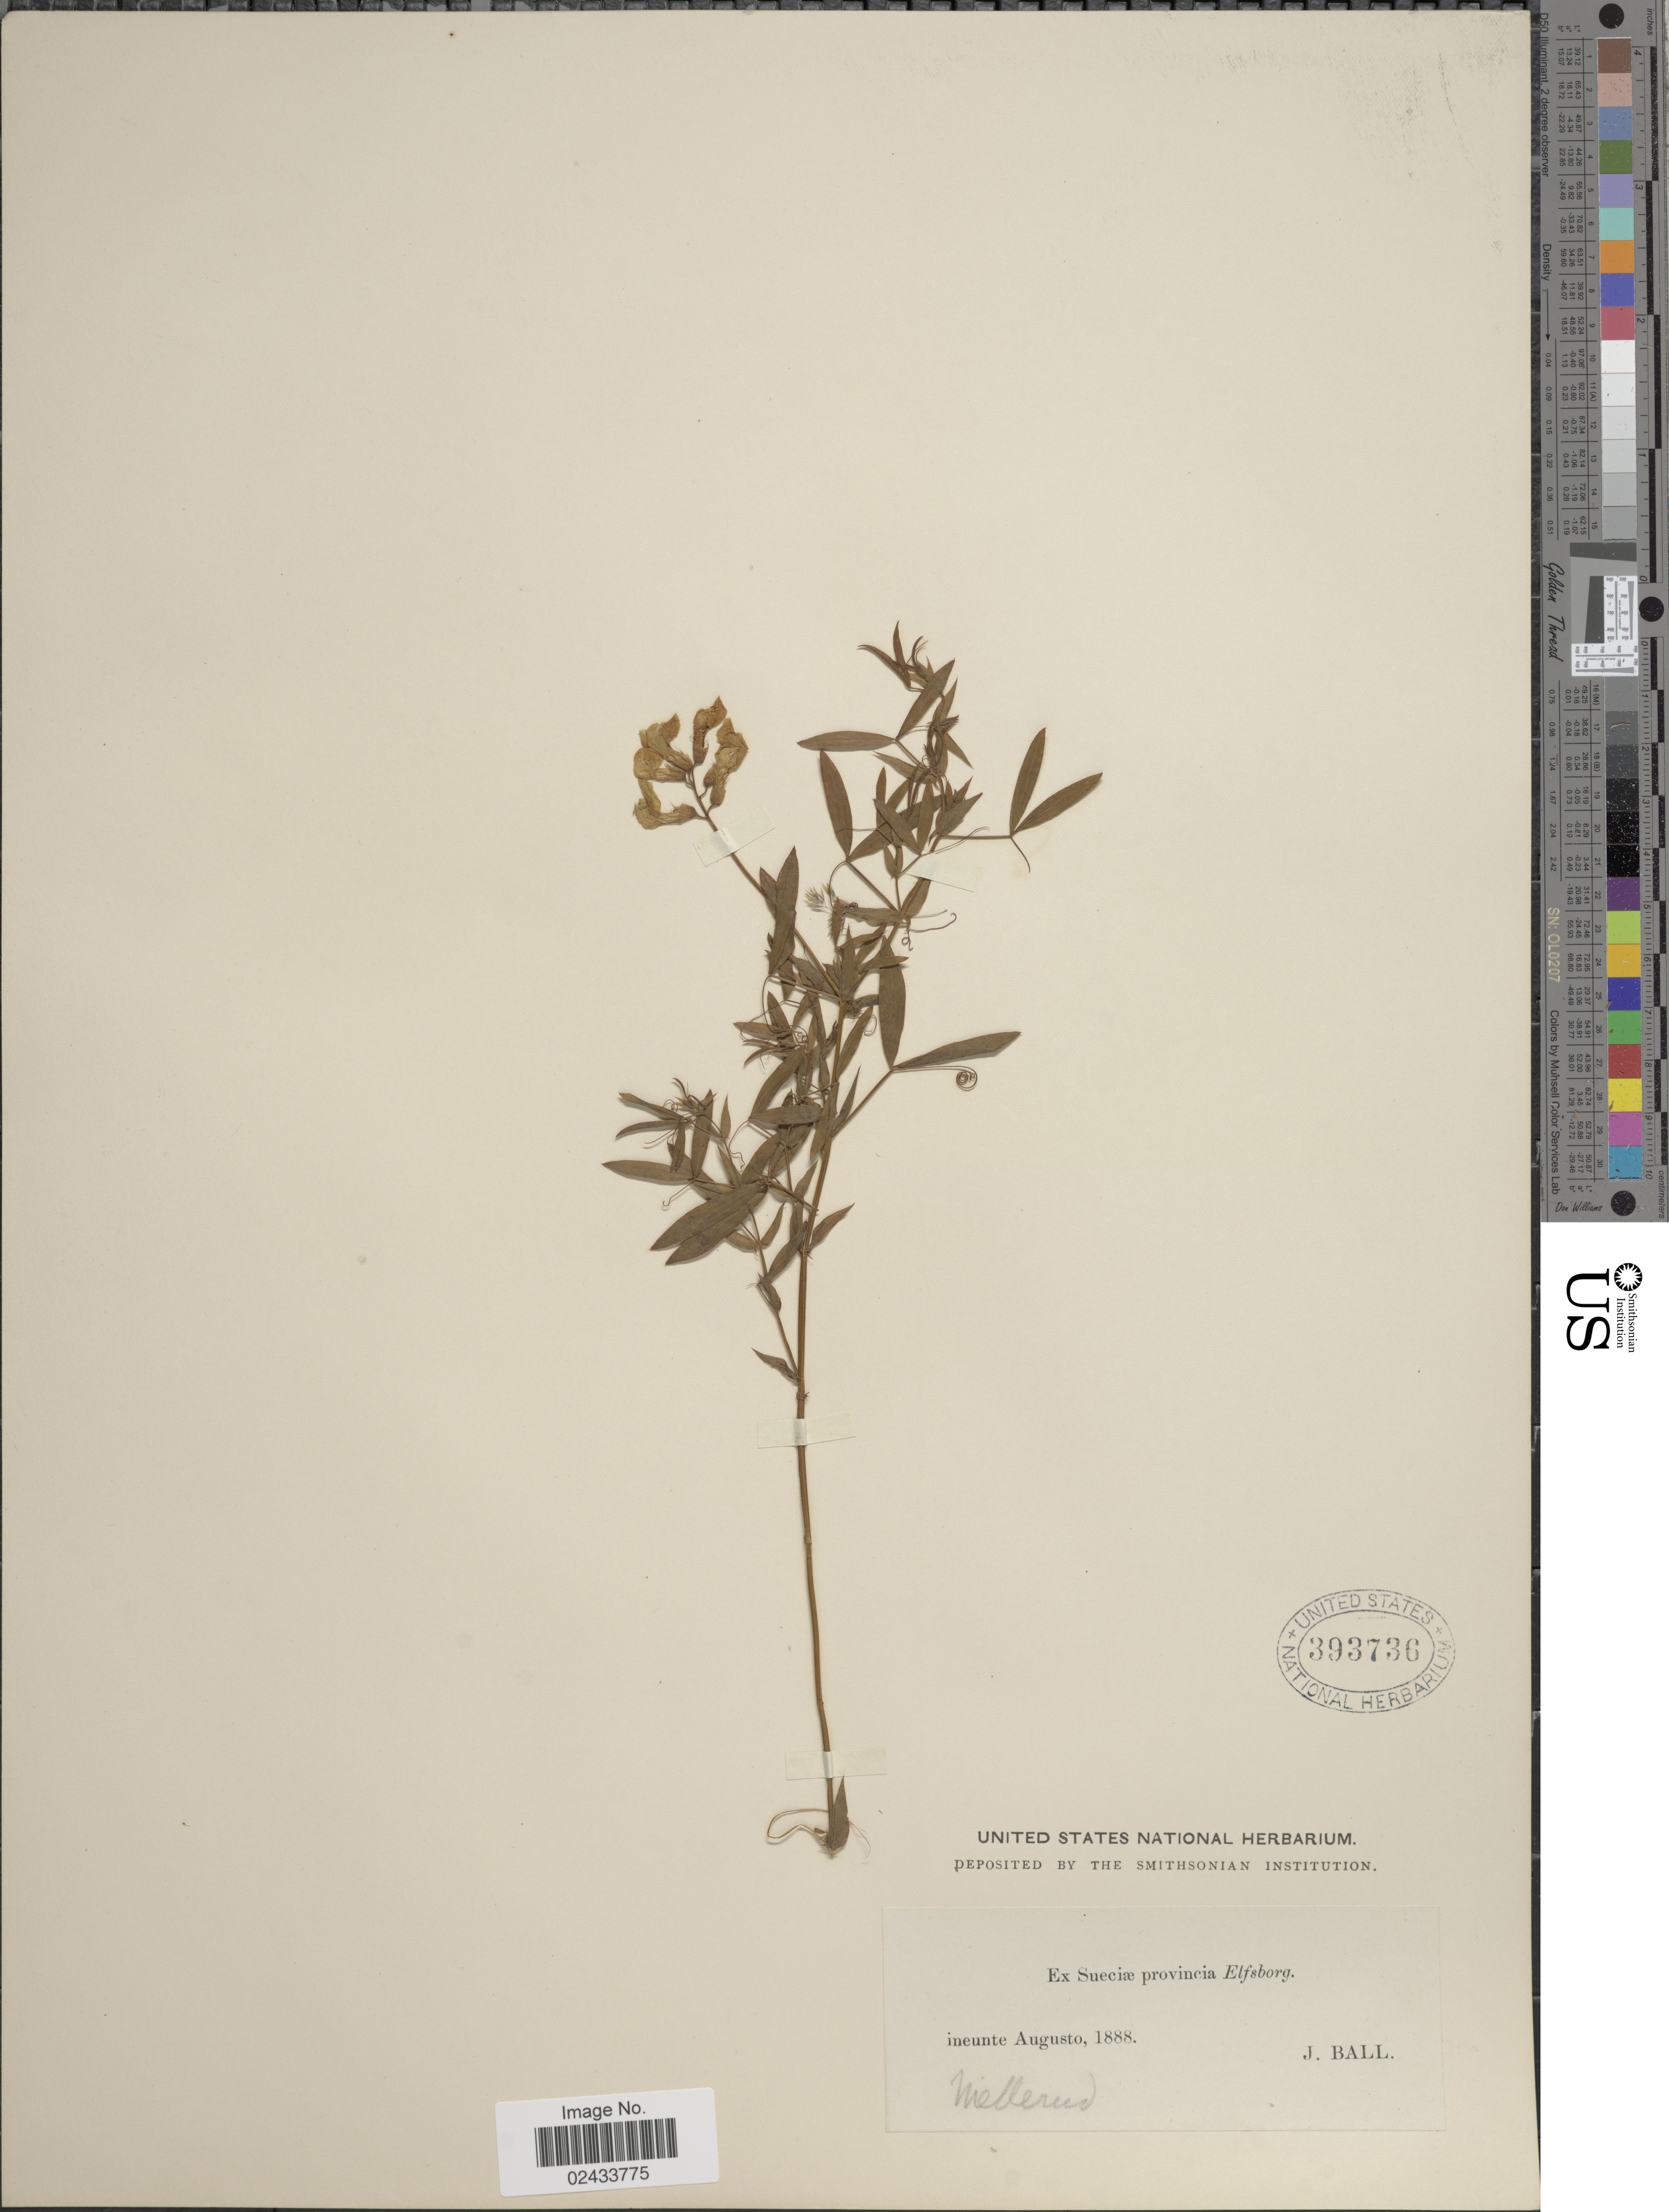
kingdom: Plantae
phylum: Tracheophyta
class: Magnoliopsida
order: Fabales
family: Fabaceae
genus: Lathyrus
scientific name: Lathyrus sp.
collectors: J. Ball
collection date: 1888-08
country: Sweden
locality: provincia Elfsborg, Mellerud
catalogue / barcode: US 393736